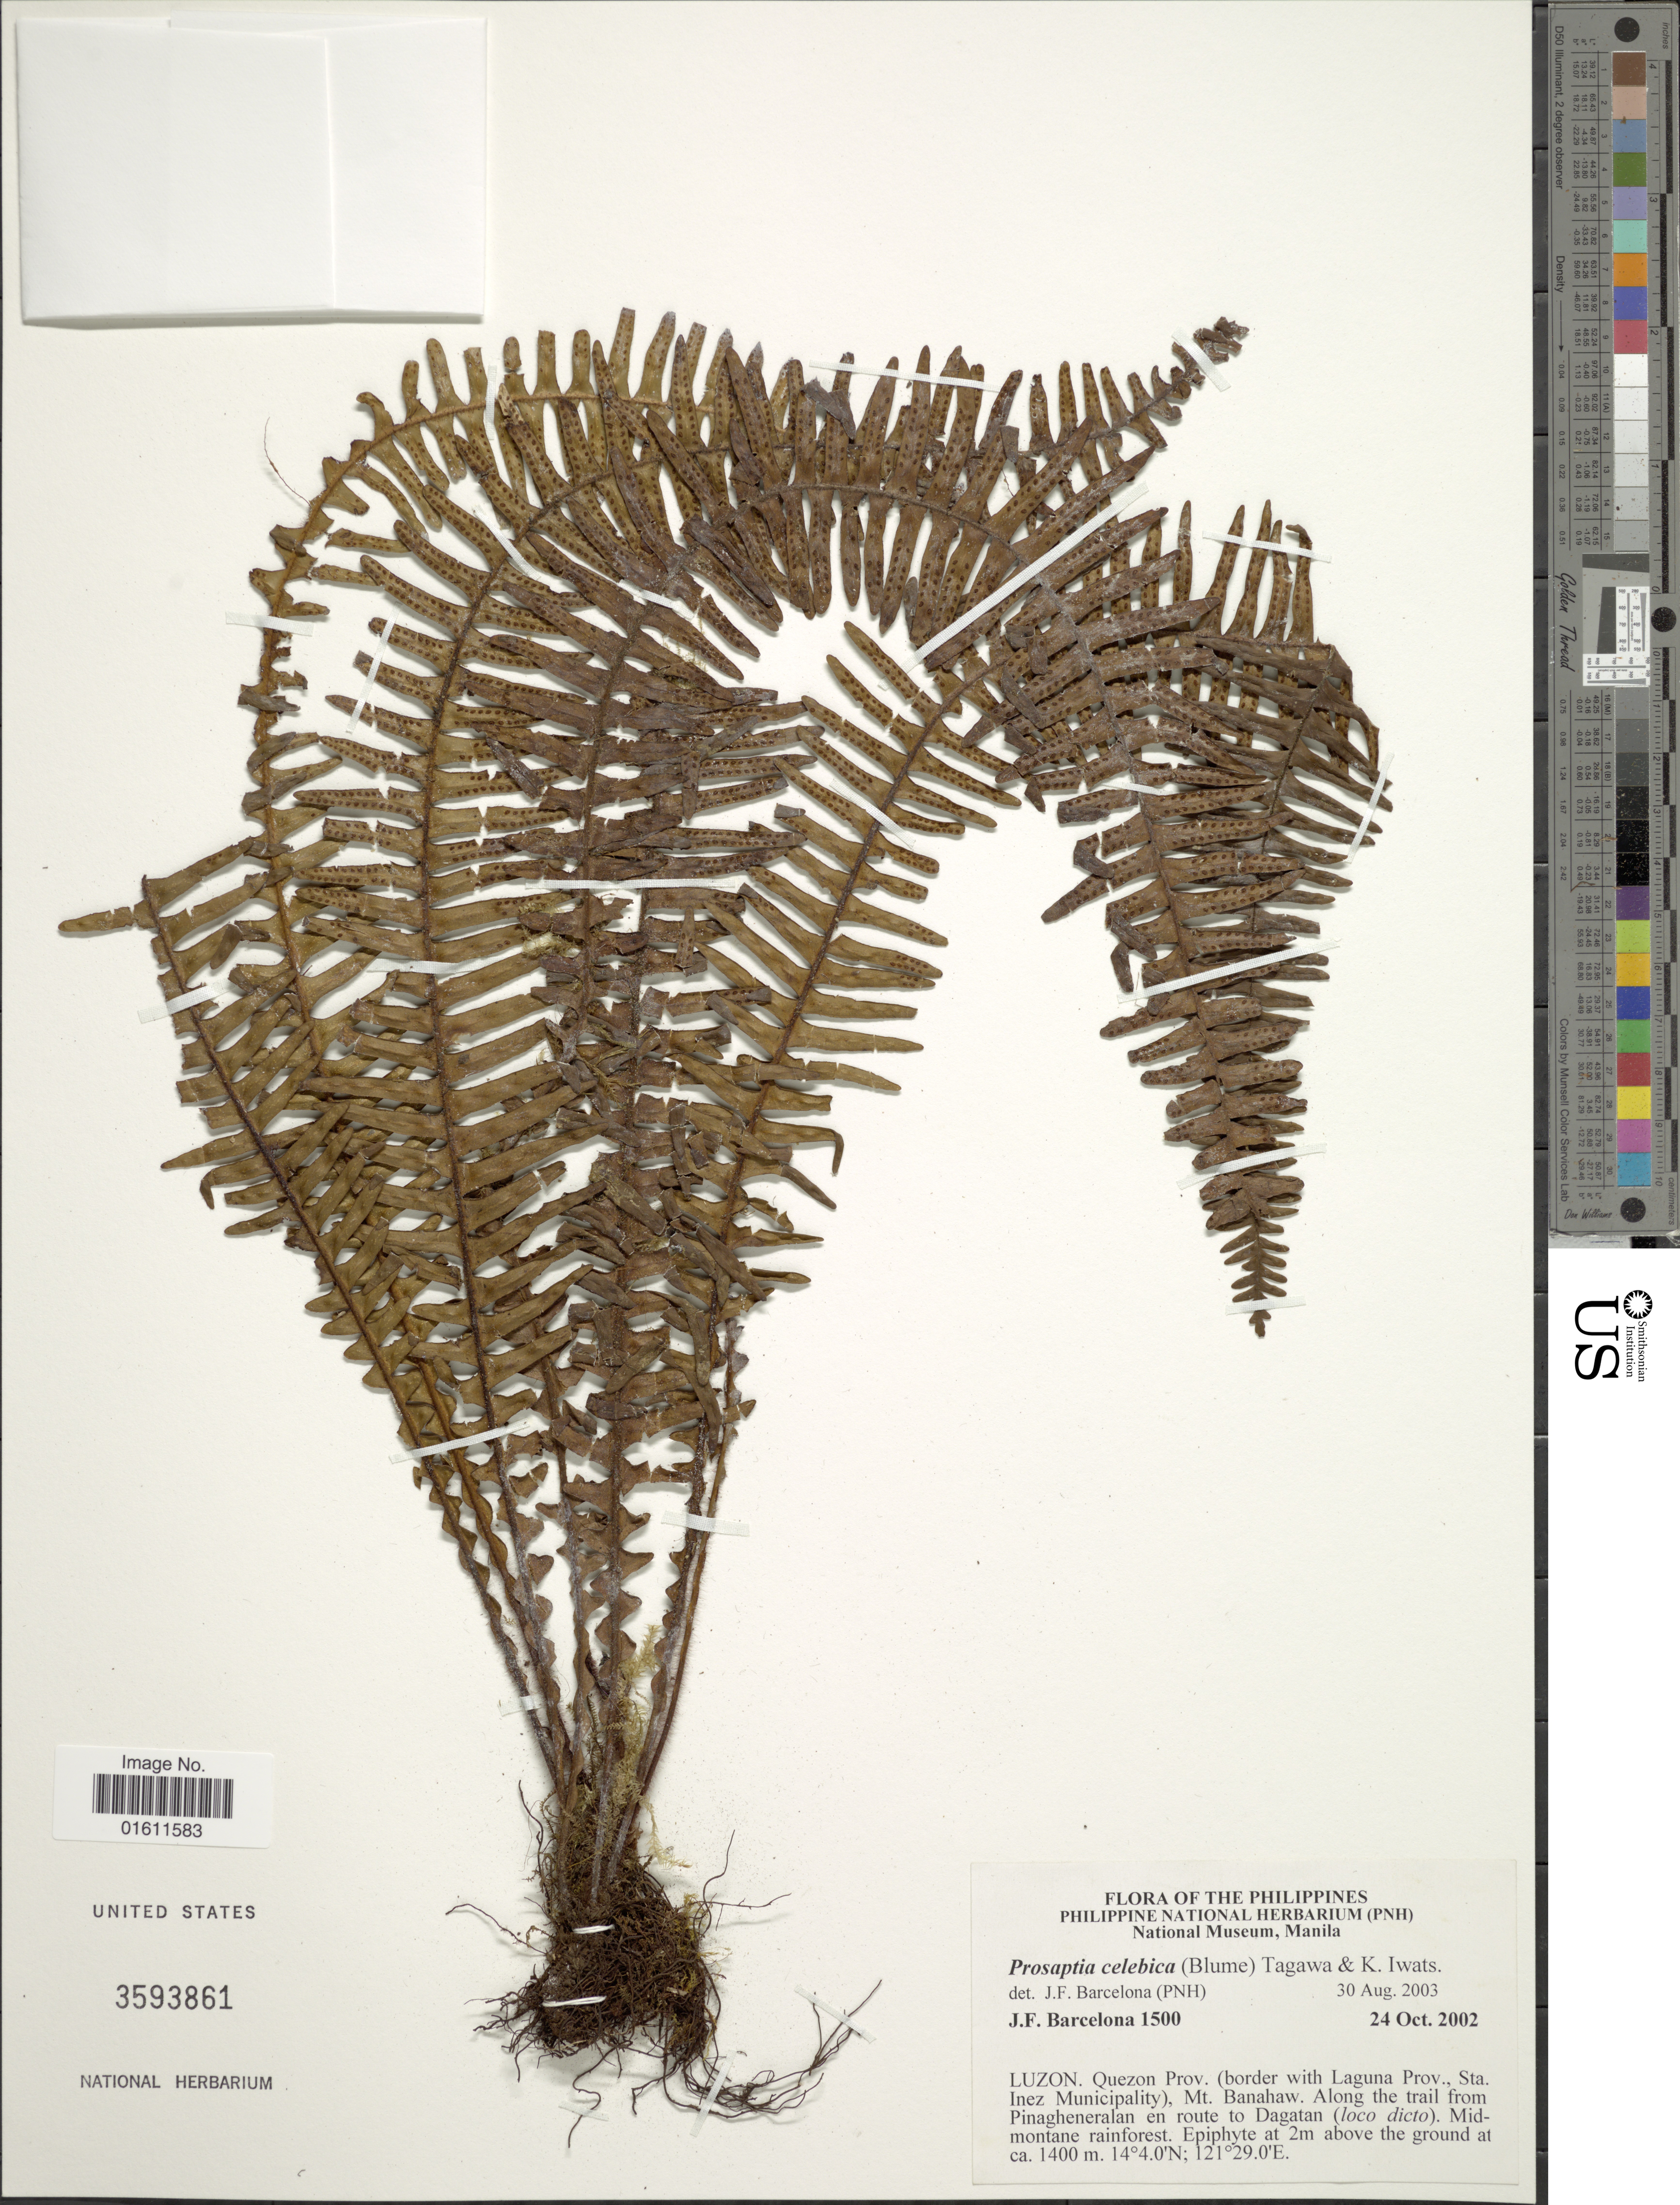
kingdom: Plantae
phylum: Tracheophyta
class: Polypodiopsida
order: Polypodiales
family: Polypodiaceae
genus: Prosaptia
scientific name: Prosaptia celebica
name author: (Blume) Tagawa & K. Iwats.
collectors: J. F. Barcelona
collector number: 1500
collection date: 2002-10-24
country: Philippines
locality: Luzon, Quezon Prov. (border with Laguna Prov., Sta. Inez Municipality), Mt. Banahaw, along the trail from Pinagherenalan en route to Dagatan (loco dicto).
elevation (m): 1400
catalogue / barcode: US 3593861